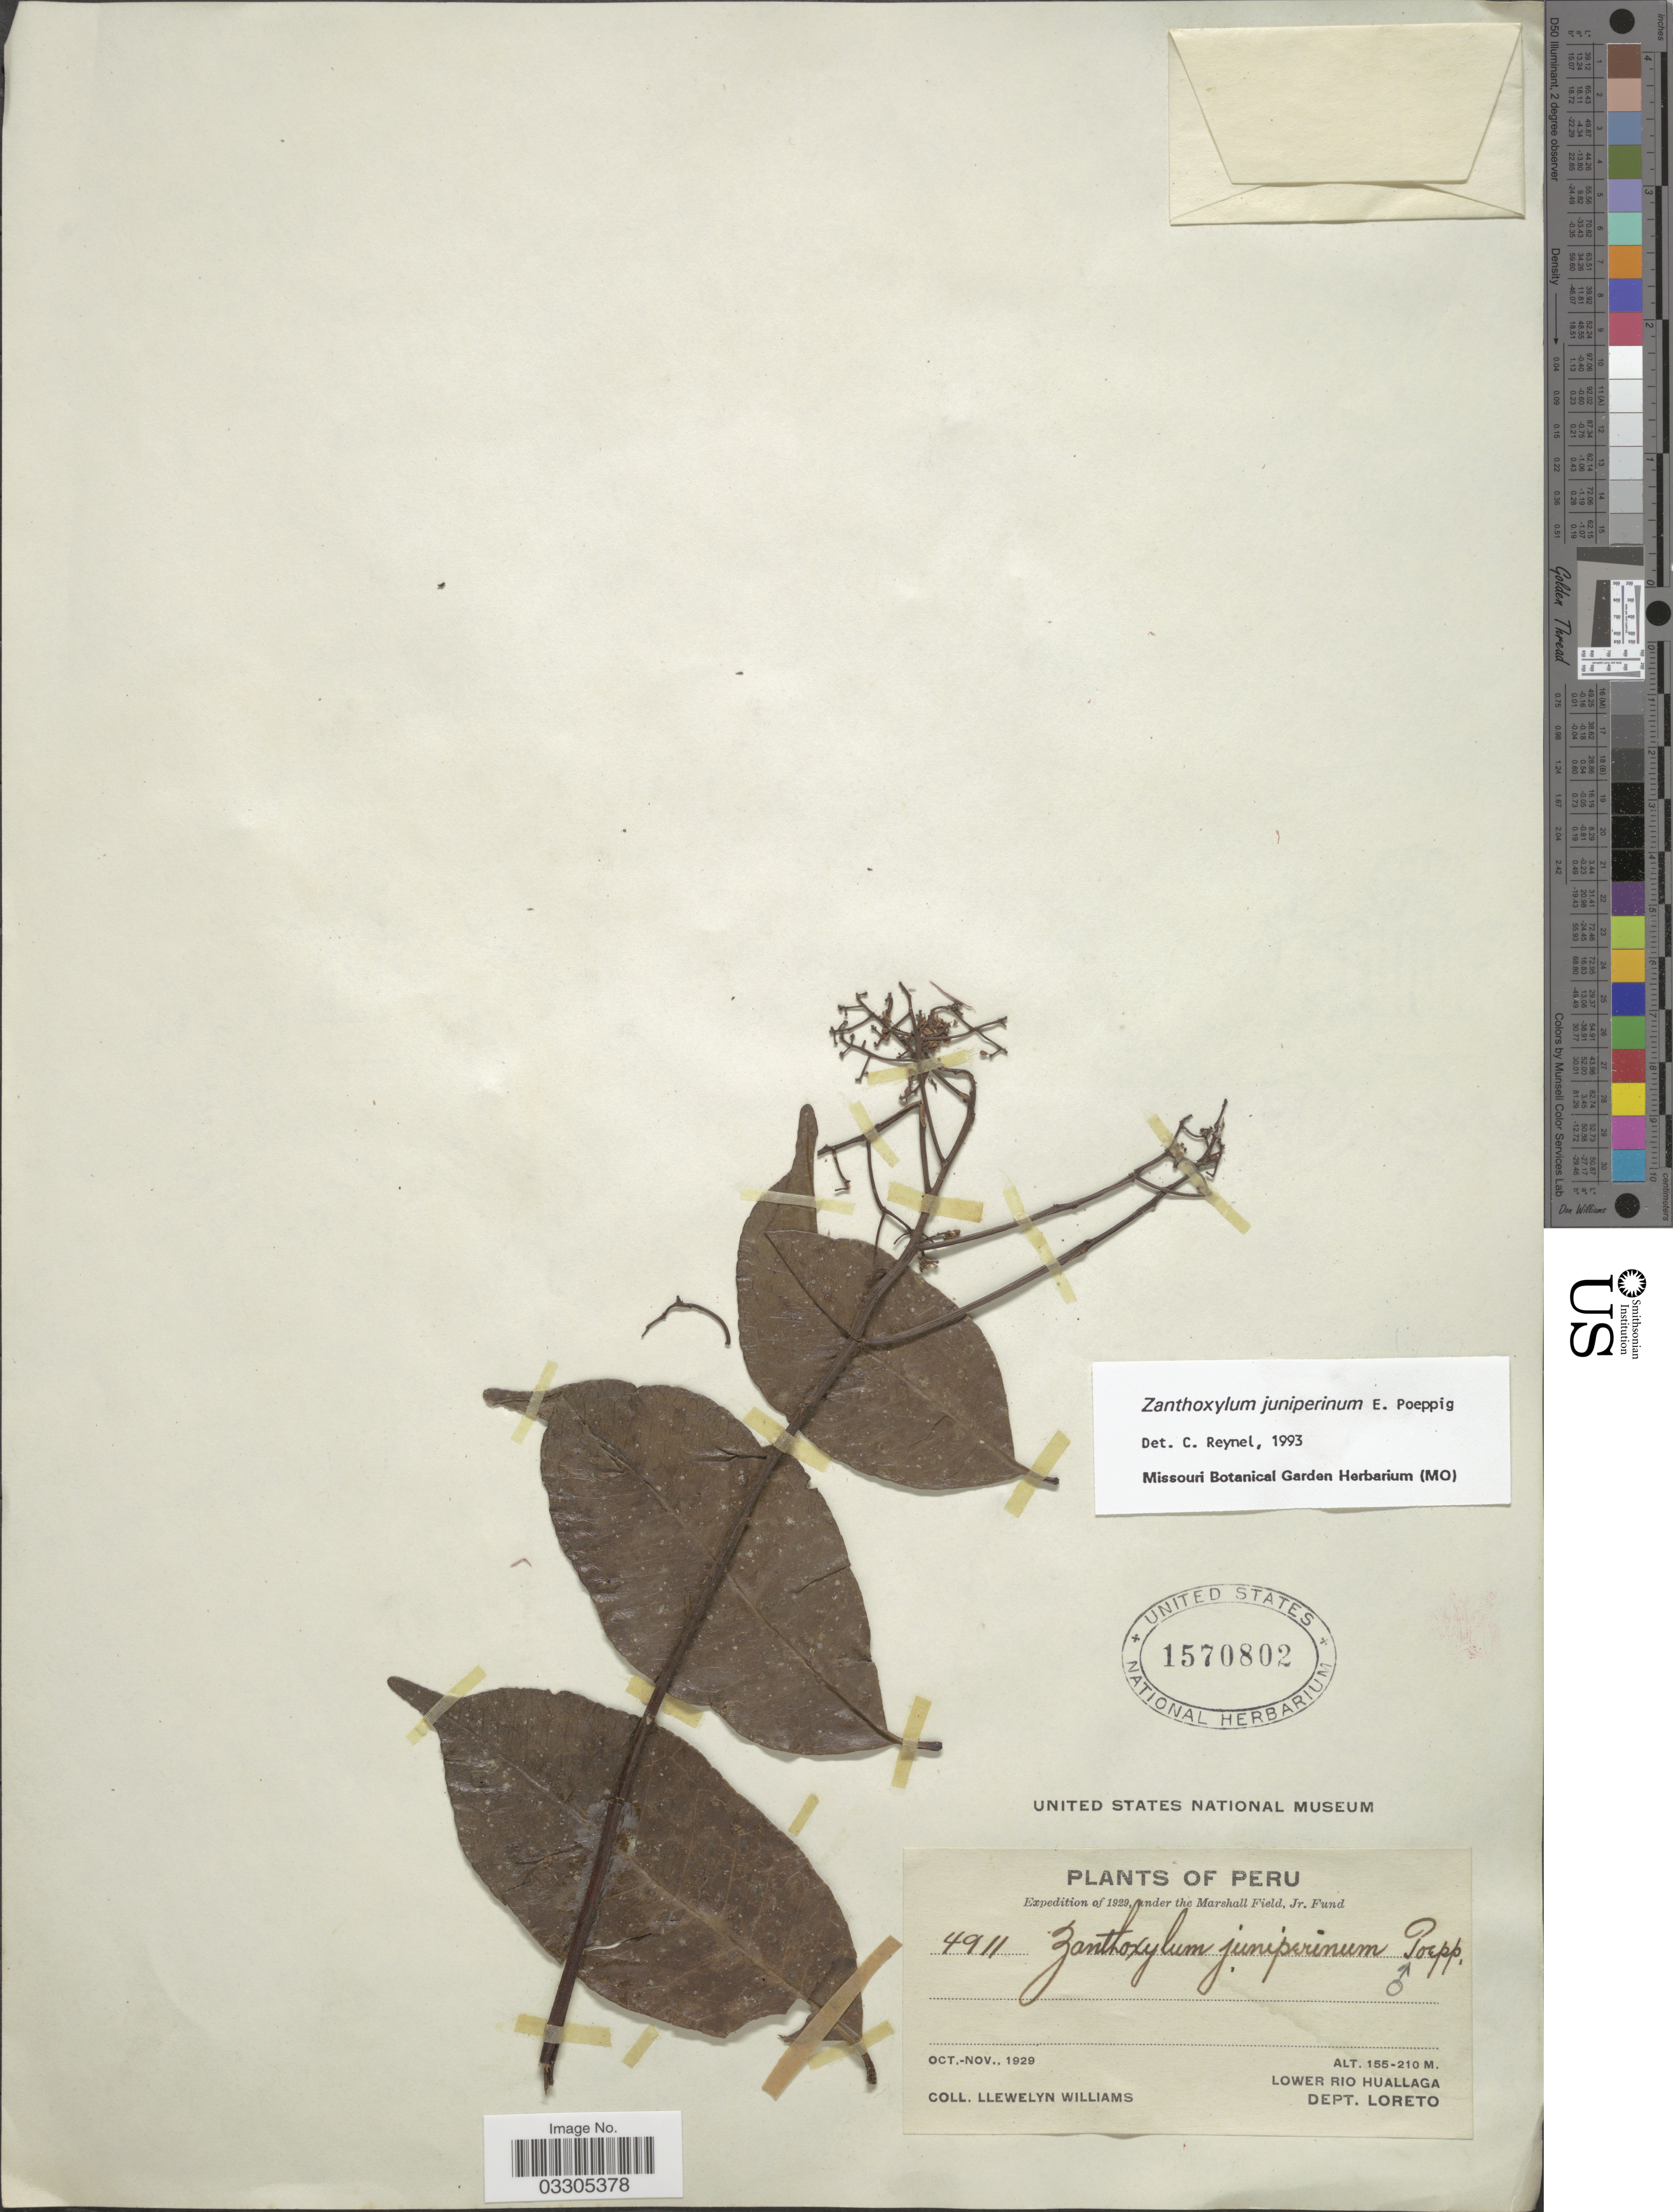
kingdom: Plantae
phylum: Tracheophyta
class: Magnoliopsida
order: Sapindales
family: Rutaceae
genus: Zanthoxylum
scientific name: Zanthoxylum juniperinum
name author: Poepp.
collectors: Ll. Williams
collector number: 4911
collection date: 1929-10/1929-11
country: Peru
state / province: Loreto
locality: Lower Rio Huallaga. Dept. Loreto.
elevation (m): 155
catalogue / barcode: US 1570802